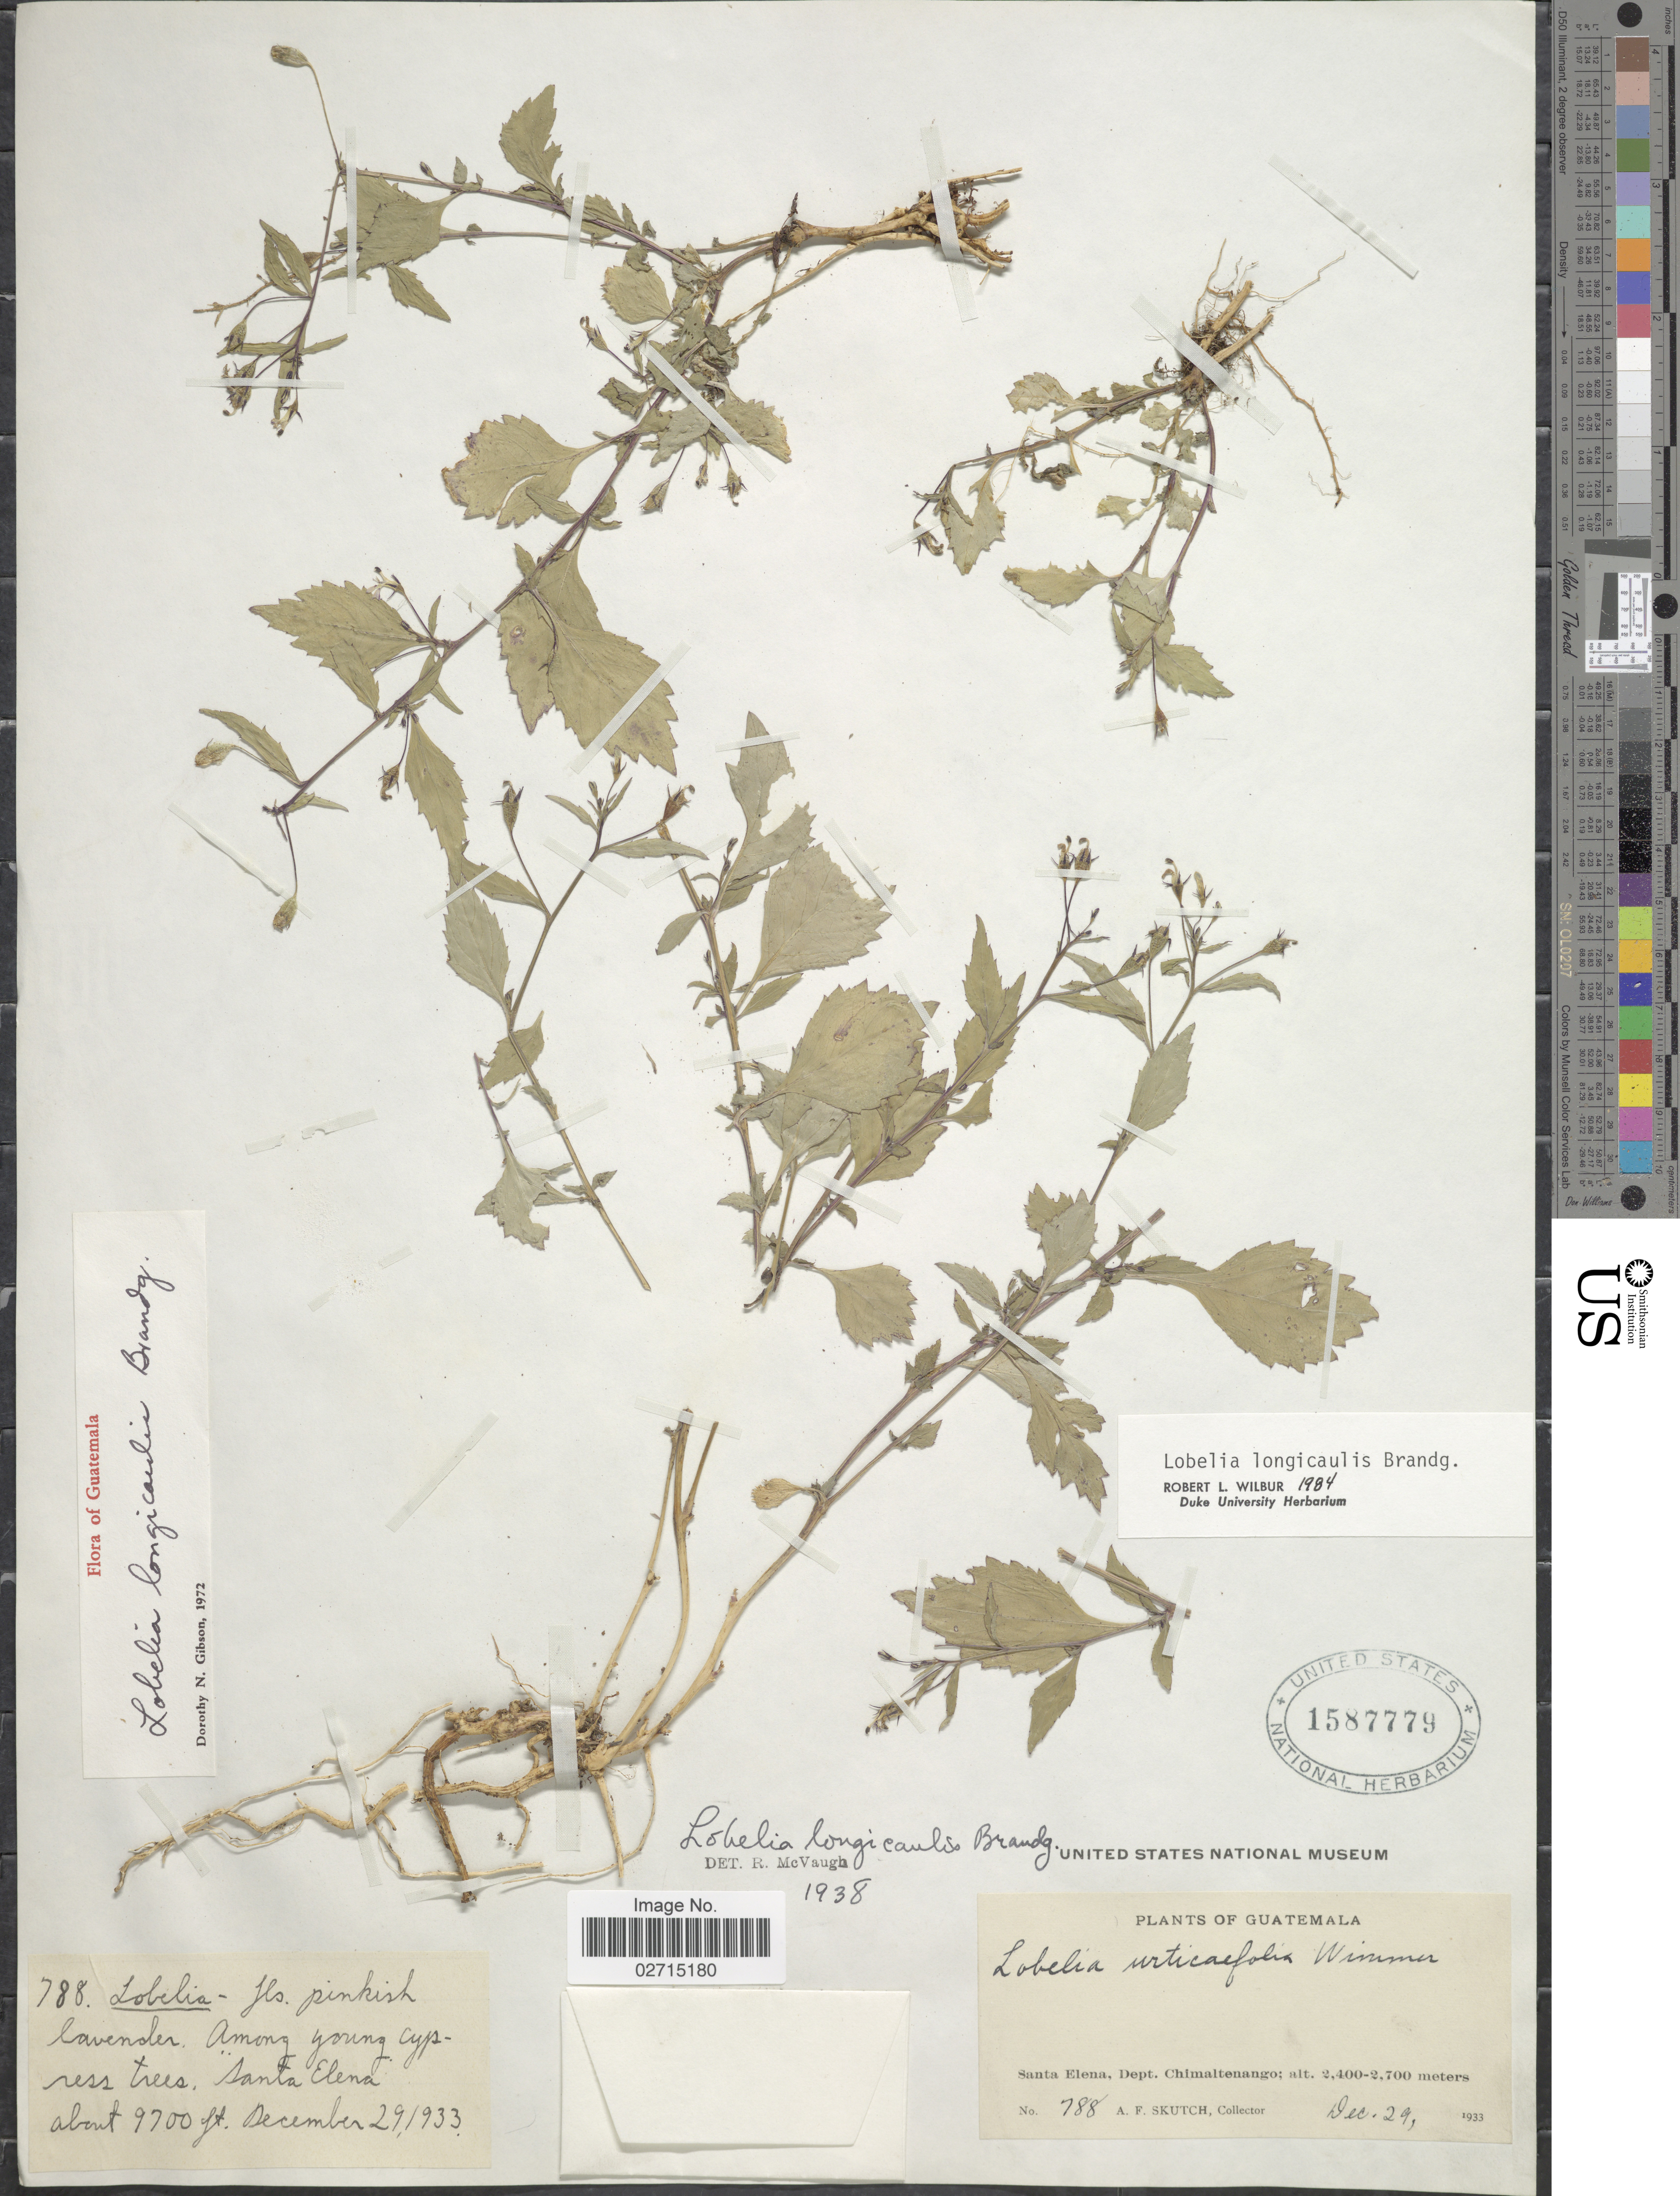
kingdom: Plantae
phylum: Tracheophyta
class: Magnoliopsida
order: Asterales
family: Campanulaceae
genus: Lobelia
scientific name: Lobelia longicaulis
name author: Brandegee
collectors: A. F. Skutch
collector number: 788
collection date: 1933-12-29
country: Guatemala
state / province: Chimaltenango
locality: Santa Elena, Dept. Chimaltenango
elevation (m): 2957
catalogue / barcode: US 1587779